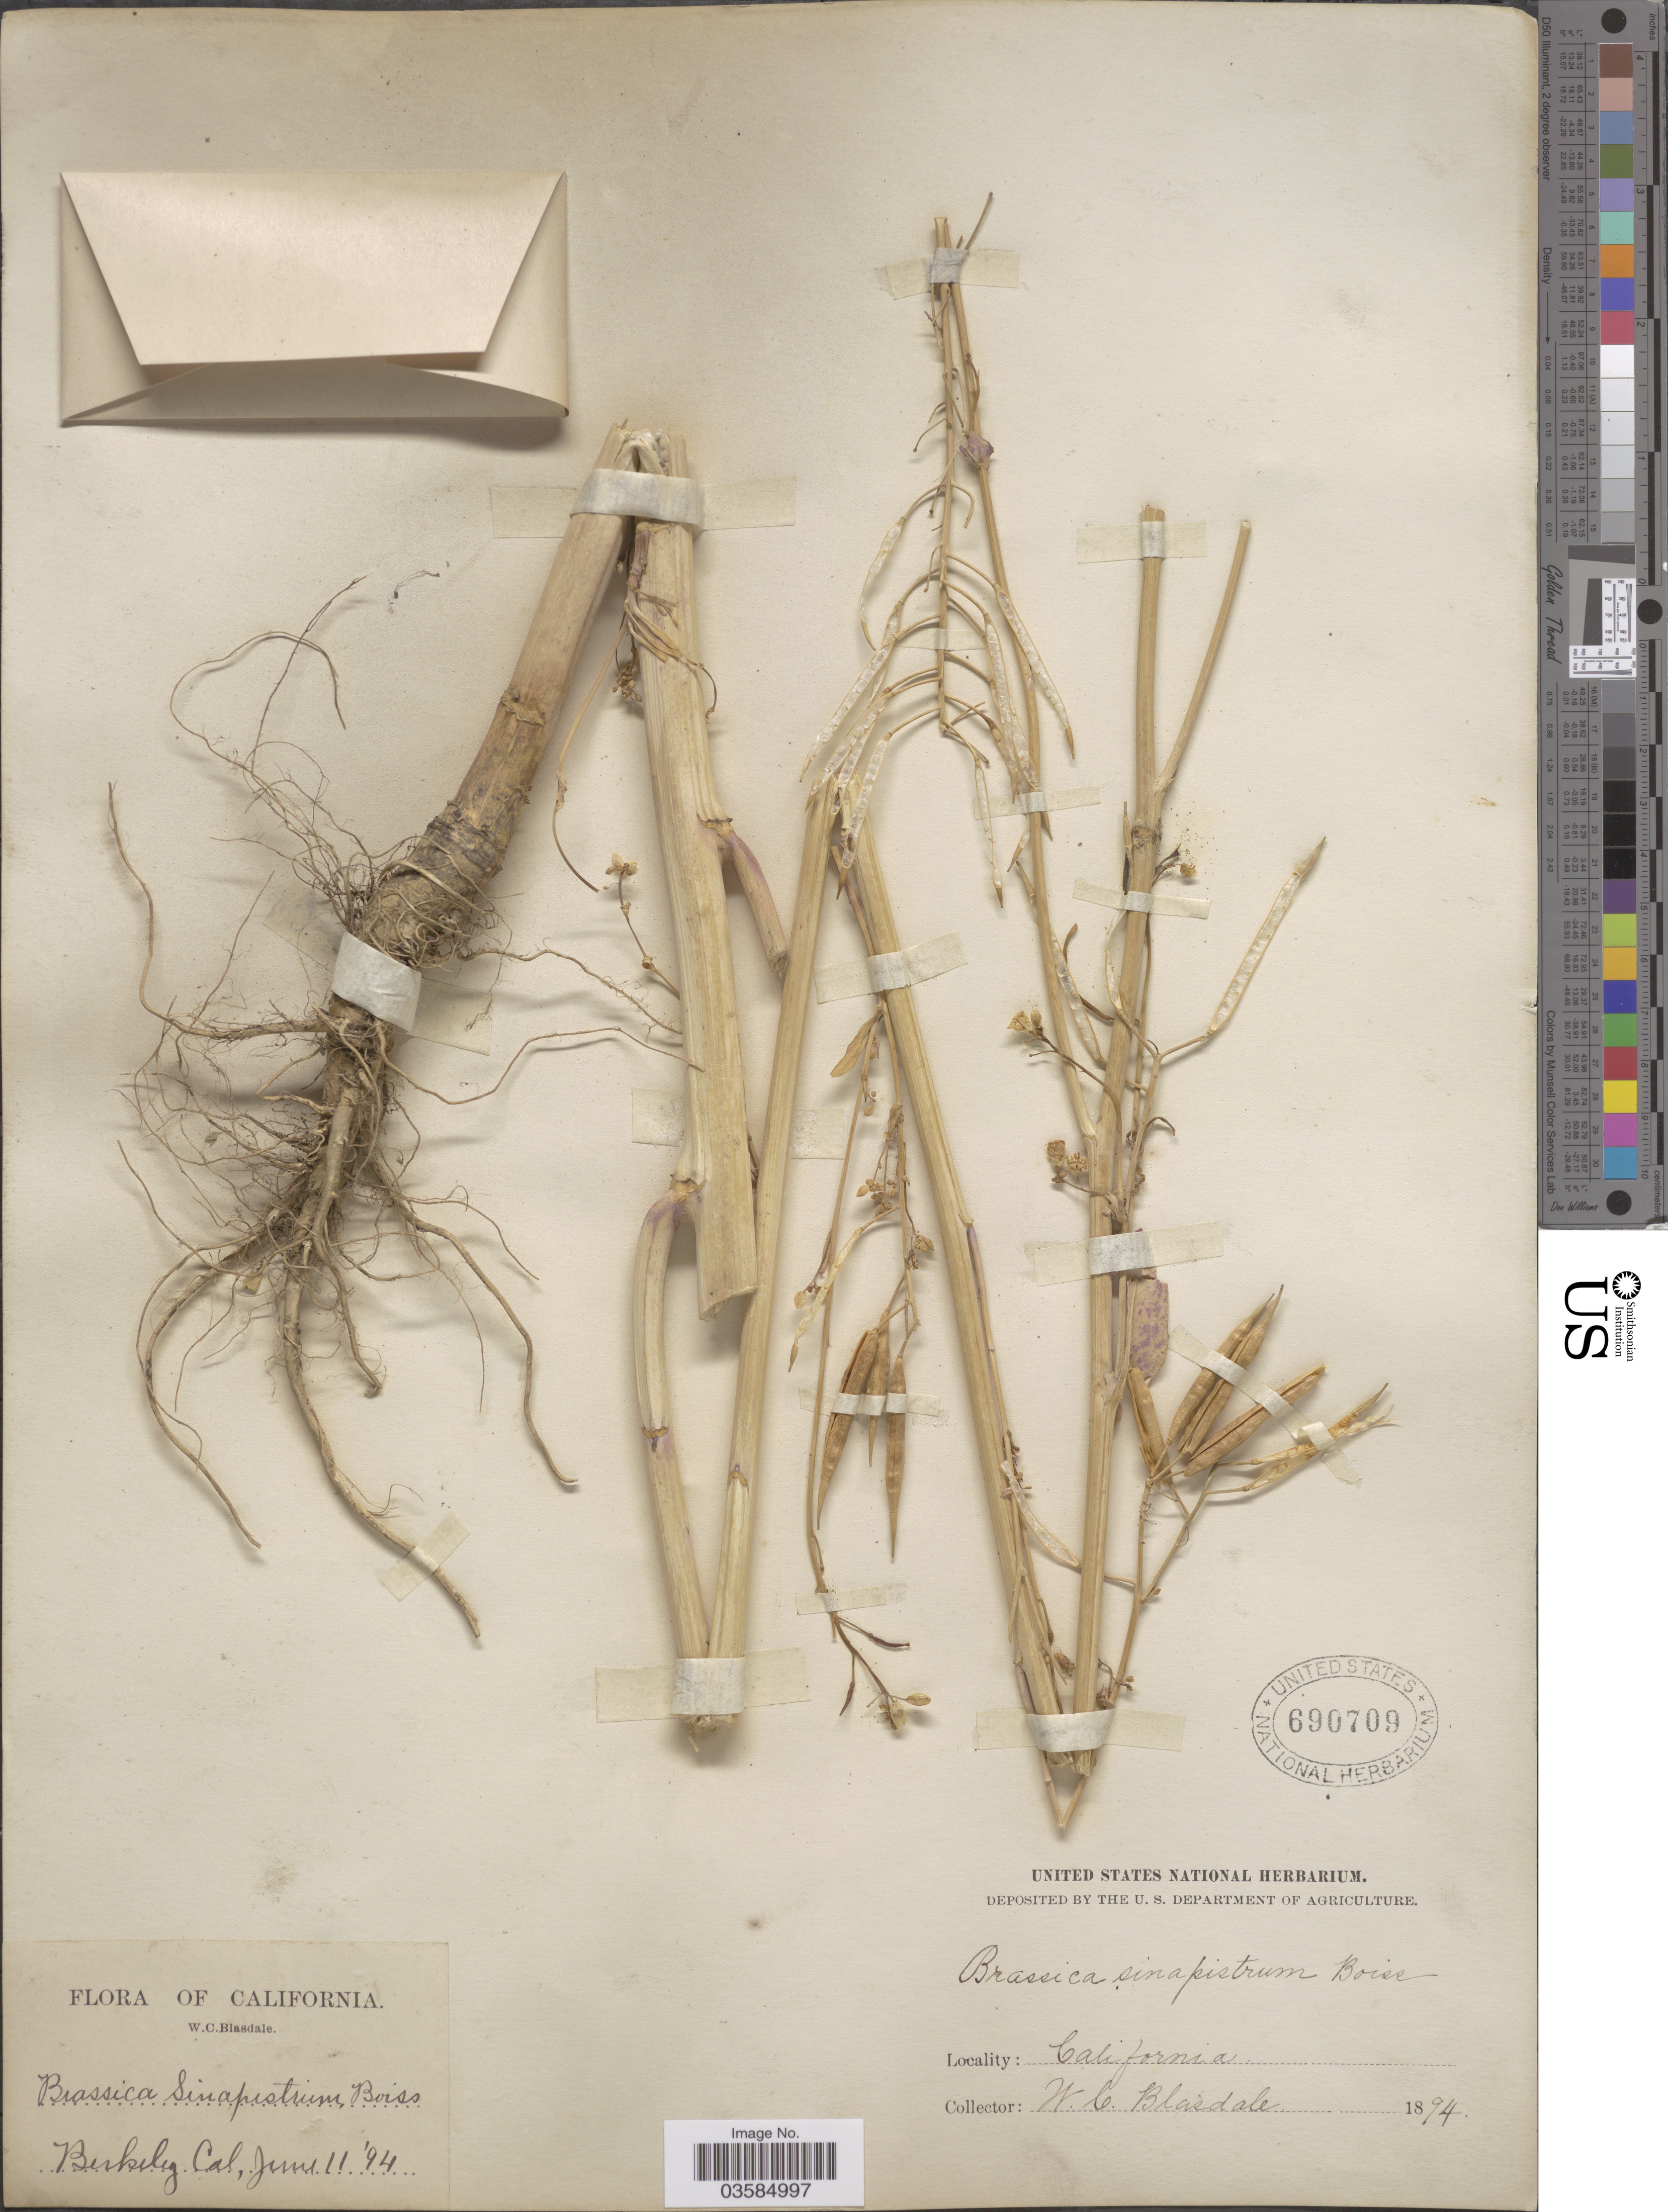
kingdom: Plantae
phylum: Tracheophyta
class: Magnoliopsida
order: Brassicales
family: Brassicaceae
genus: Brassica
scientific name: Brassica juncea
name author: (L.) Czern.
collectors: W. Blasdale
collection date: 1894-06-11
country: United States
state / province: California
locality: Berkely.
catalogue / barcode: US 690709